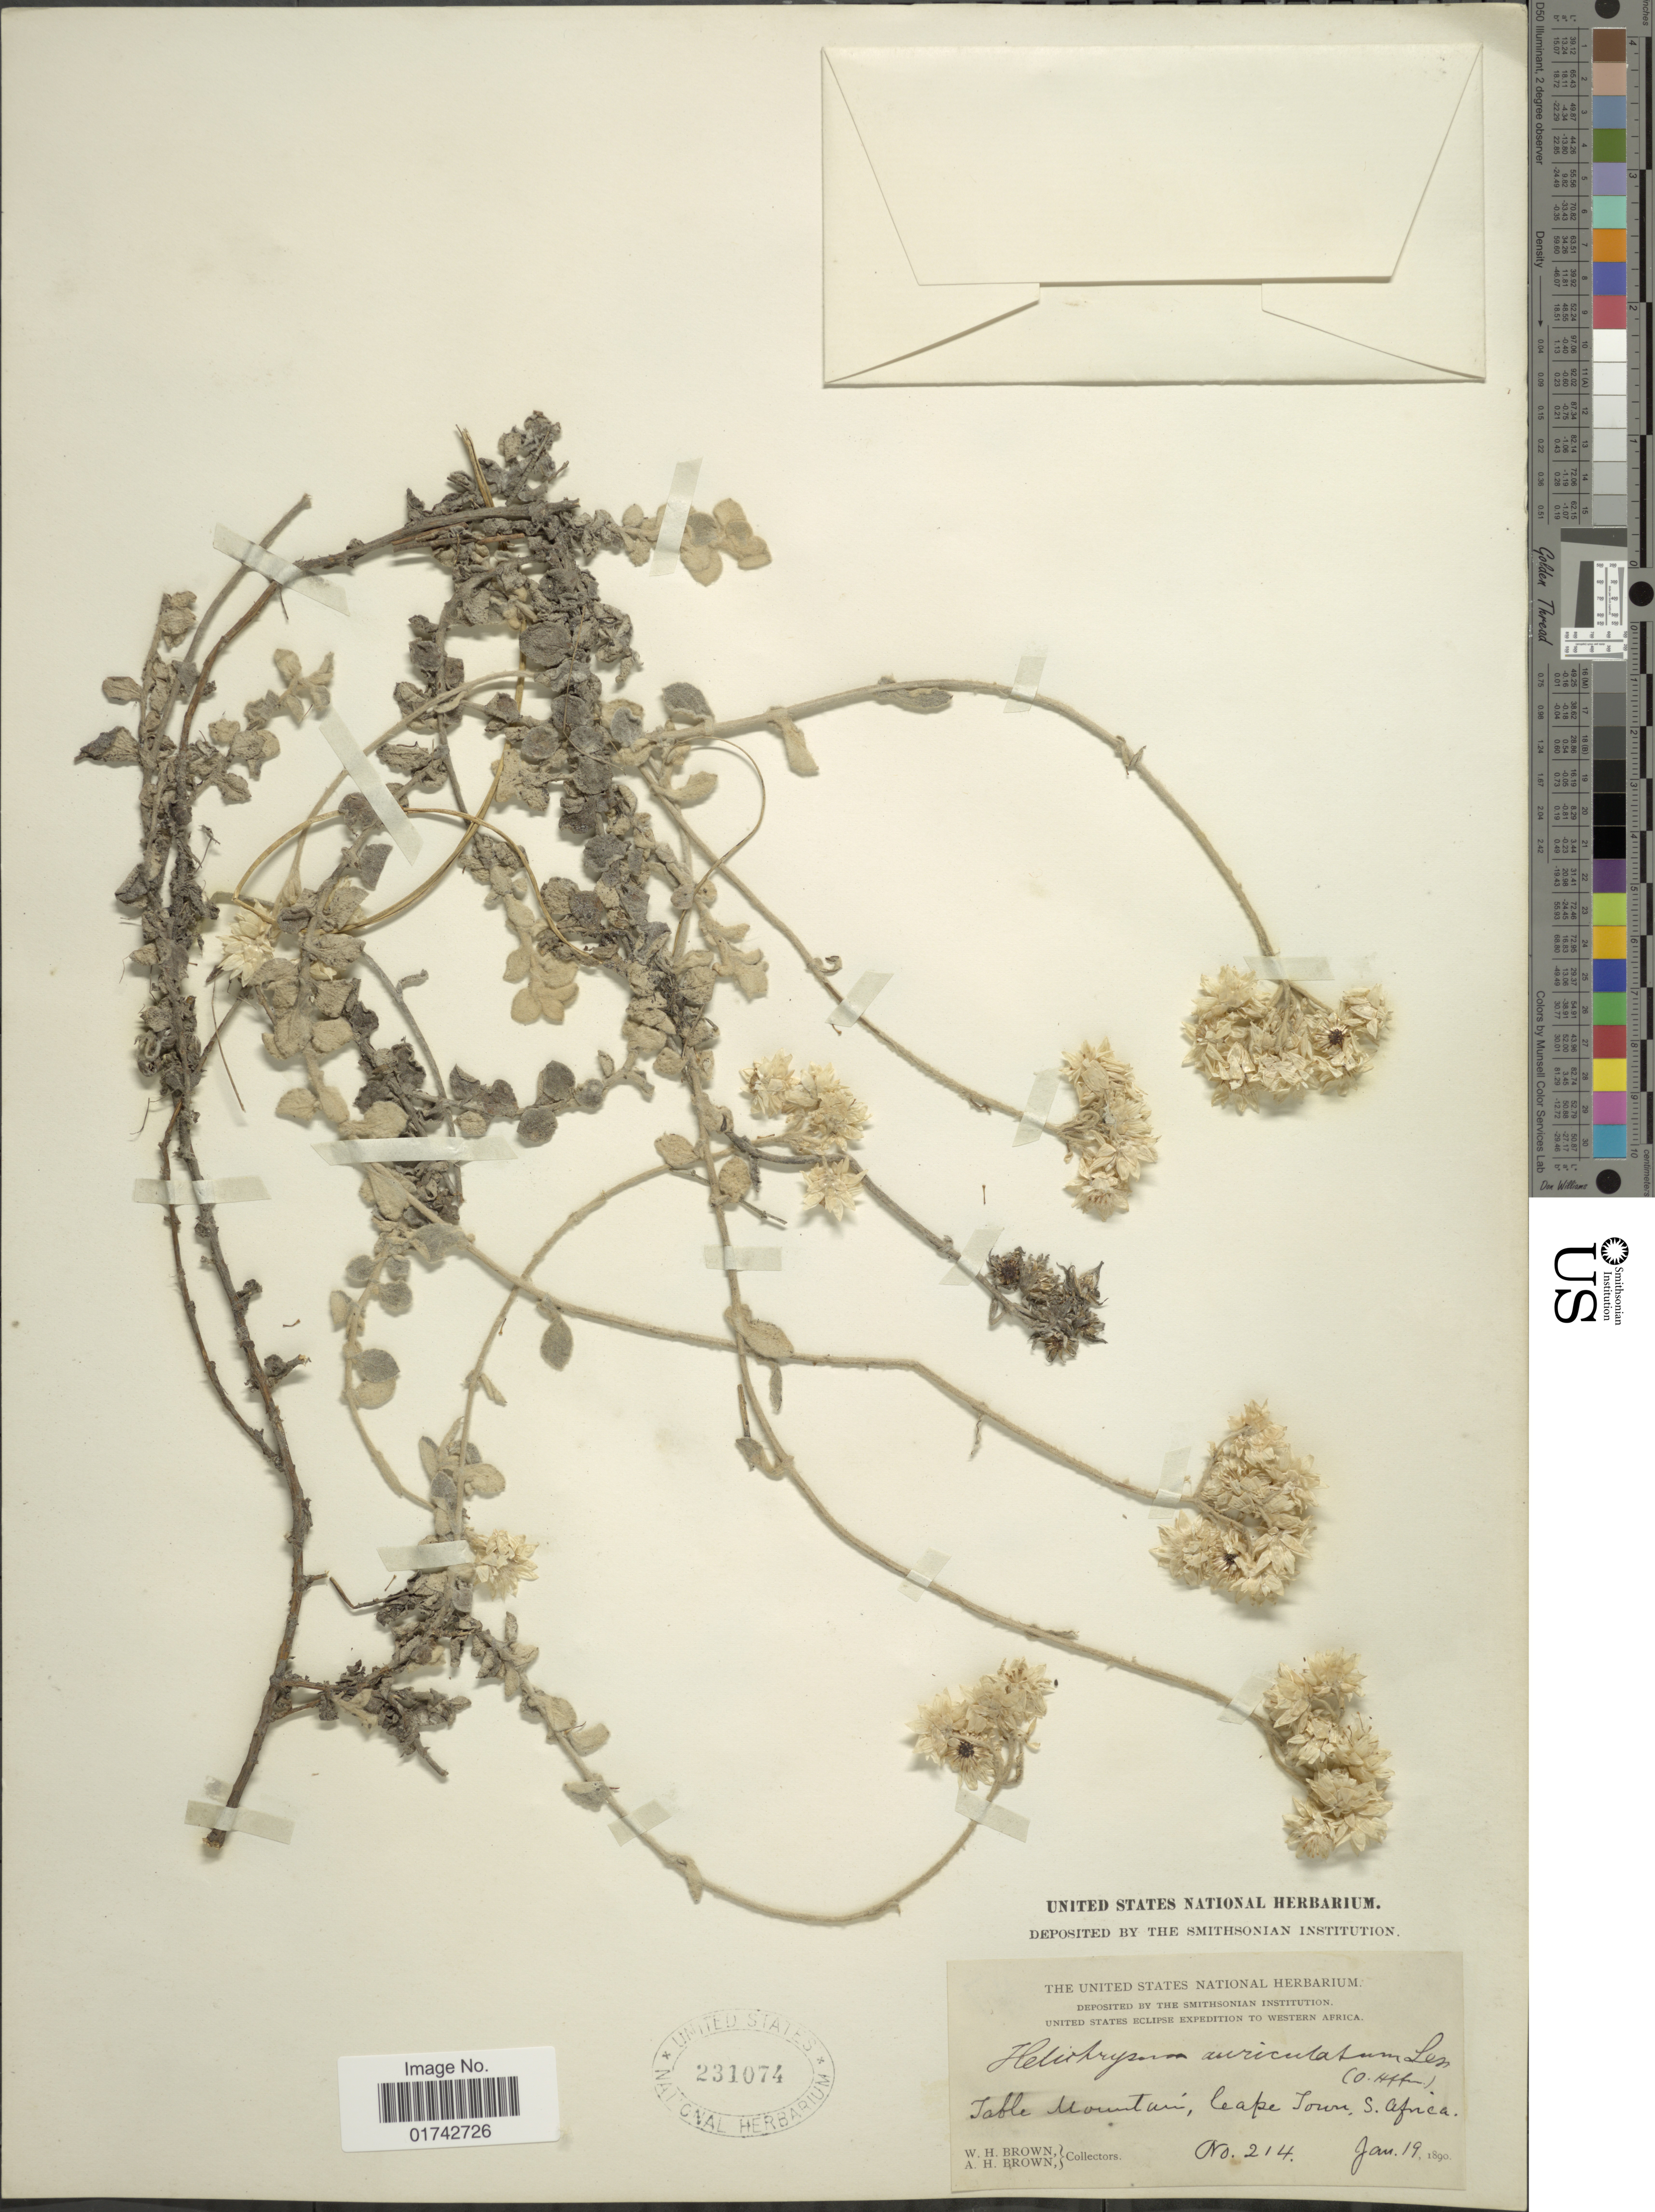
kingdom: Plantae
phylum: Tracheophyta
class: Magnoliopsida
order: Asterales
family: Asteraceae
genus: Helichrysum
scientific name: Helichrysum auriculatum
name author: Less.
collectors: W. H. Brown & A. H. Brown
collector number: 214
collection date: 1890-01-19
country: South Africa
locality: Western Africa. Table Mountain, Cape Town, S. Africa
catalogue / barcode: US 231074